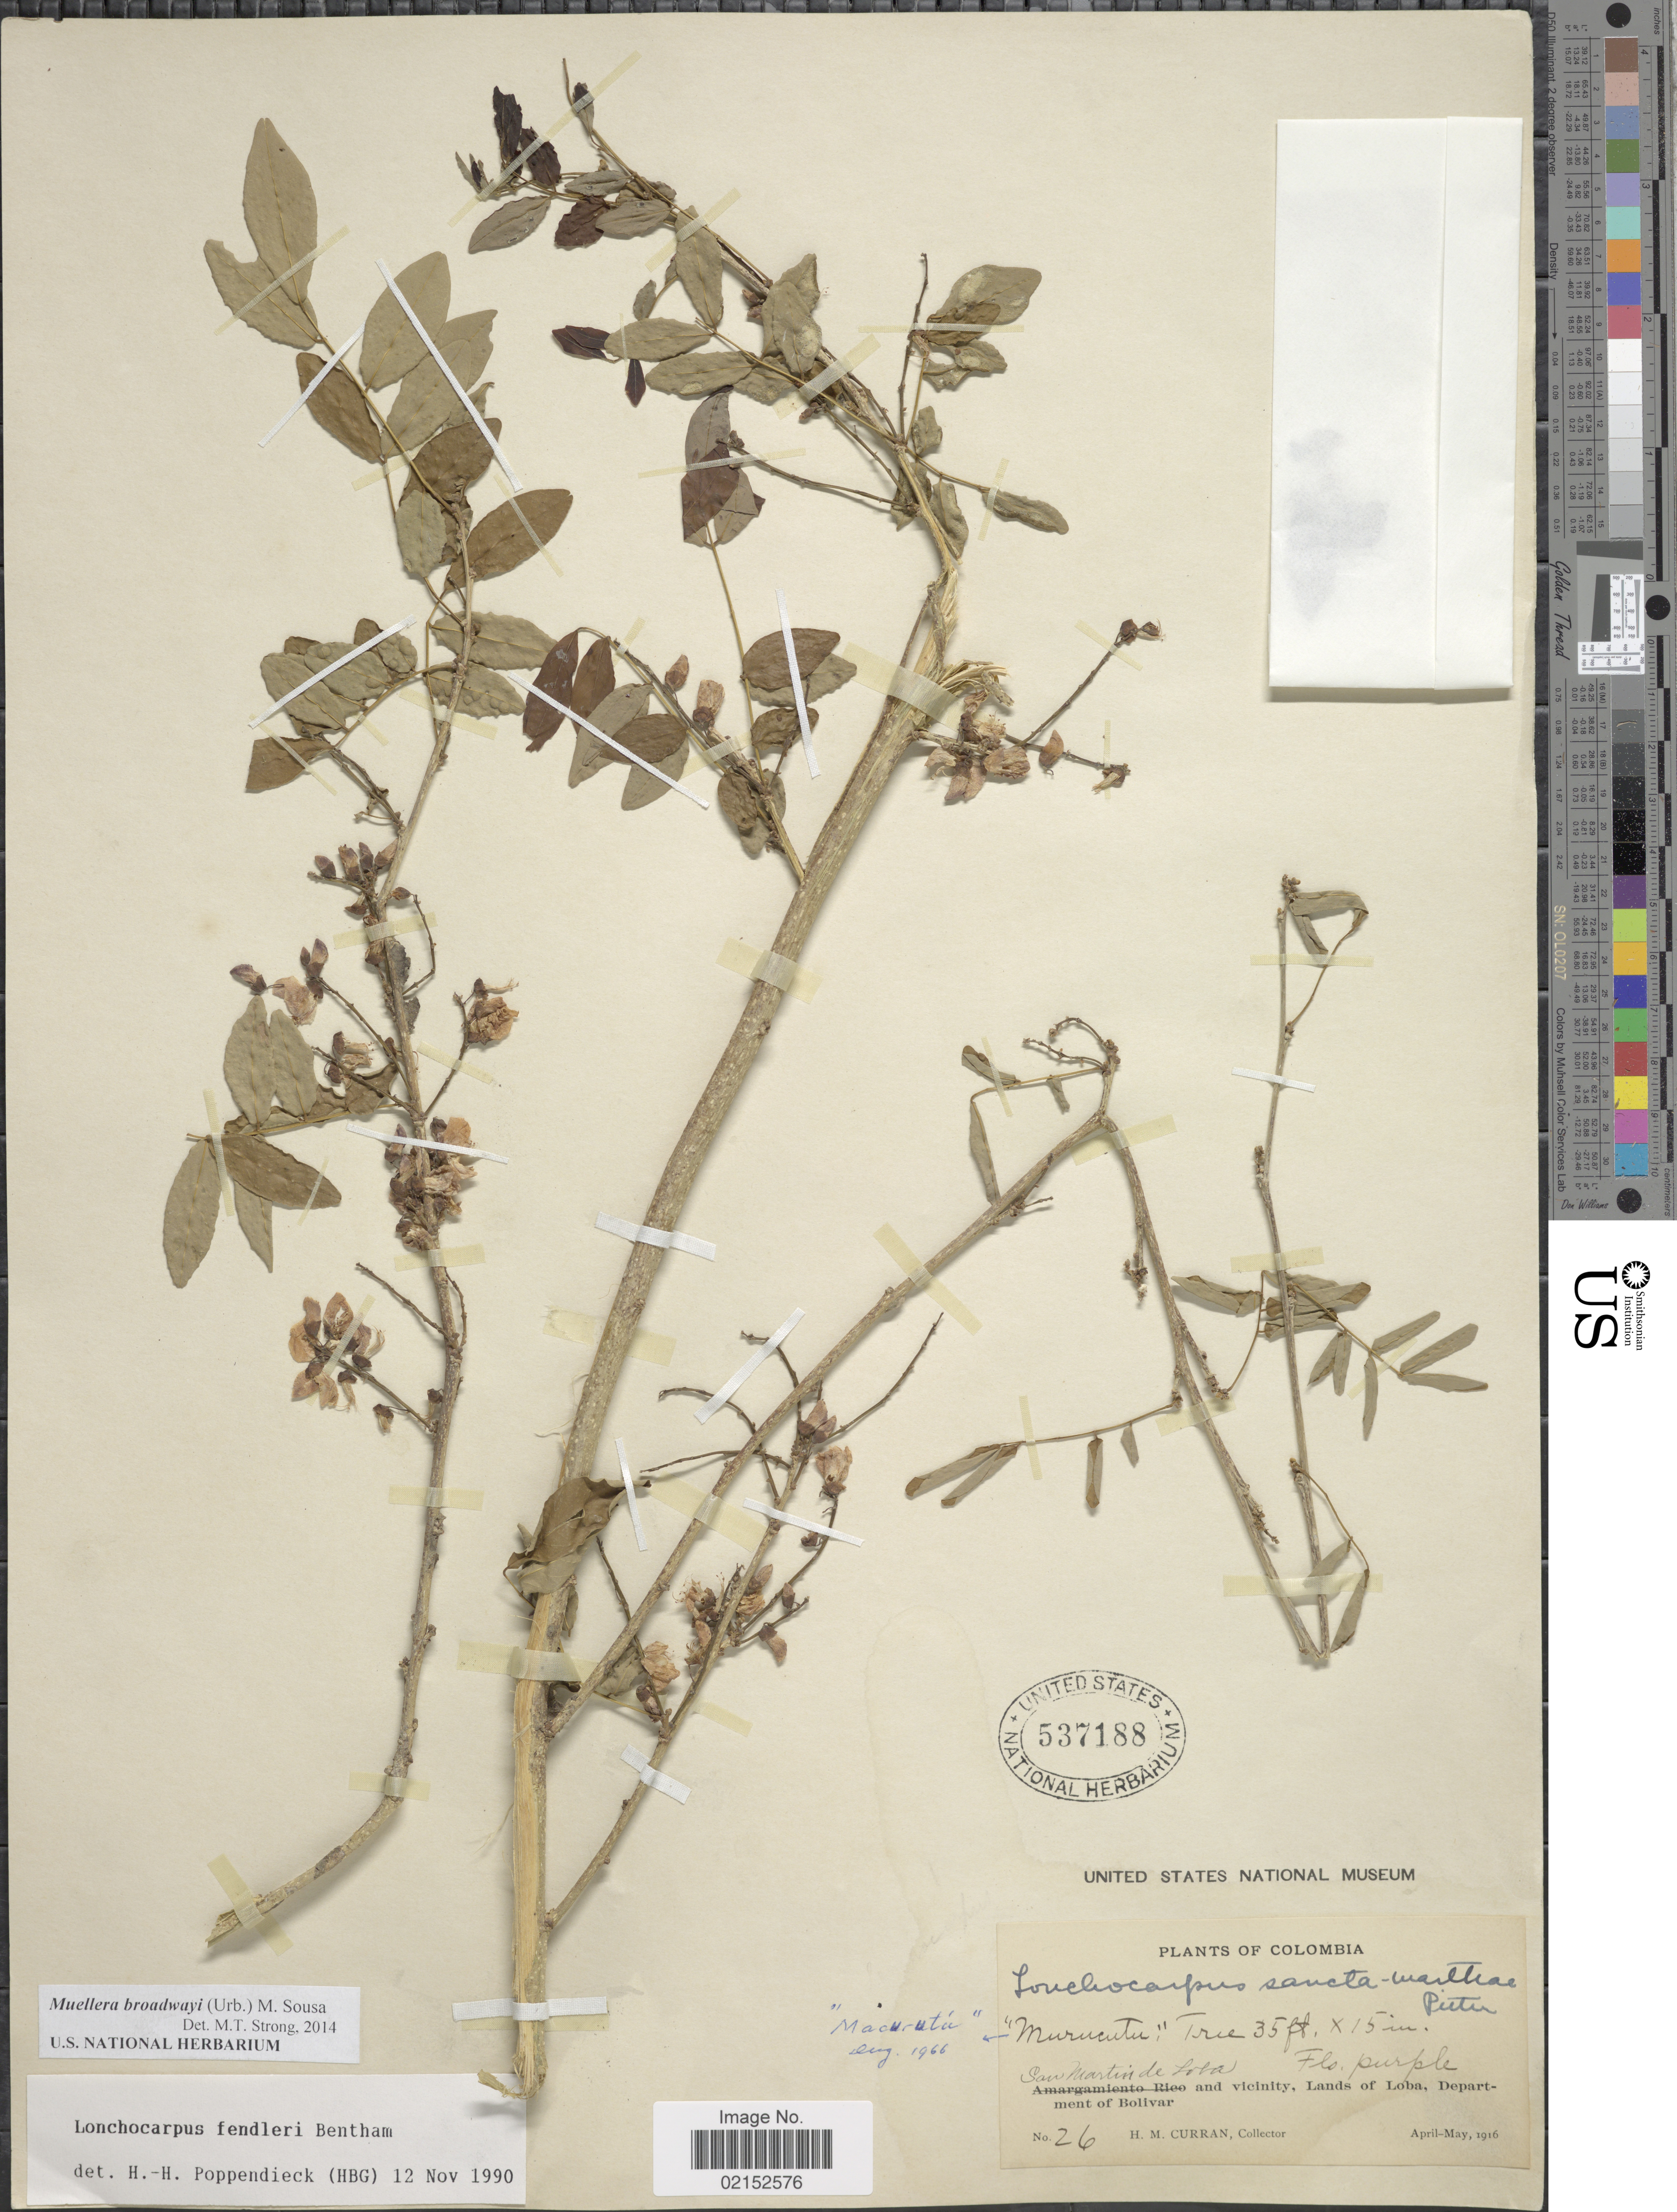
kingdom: Plantae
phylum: Tracheophyta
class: Magnoliopsida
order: Fabales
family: Fabaceae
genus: Muellera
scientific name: Muellera broadwayi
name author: (Urb.) M. Sousa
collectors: H. M. Curran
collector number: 26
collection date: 1916-04/1916-05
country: Colombia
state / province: Bolívar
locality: San Martin de Lola and vicinity, Lands of Loba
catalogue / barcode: US 537188